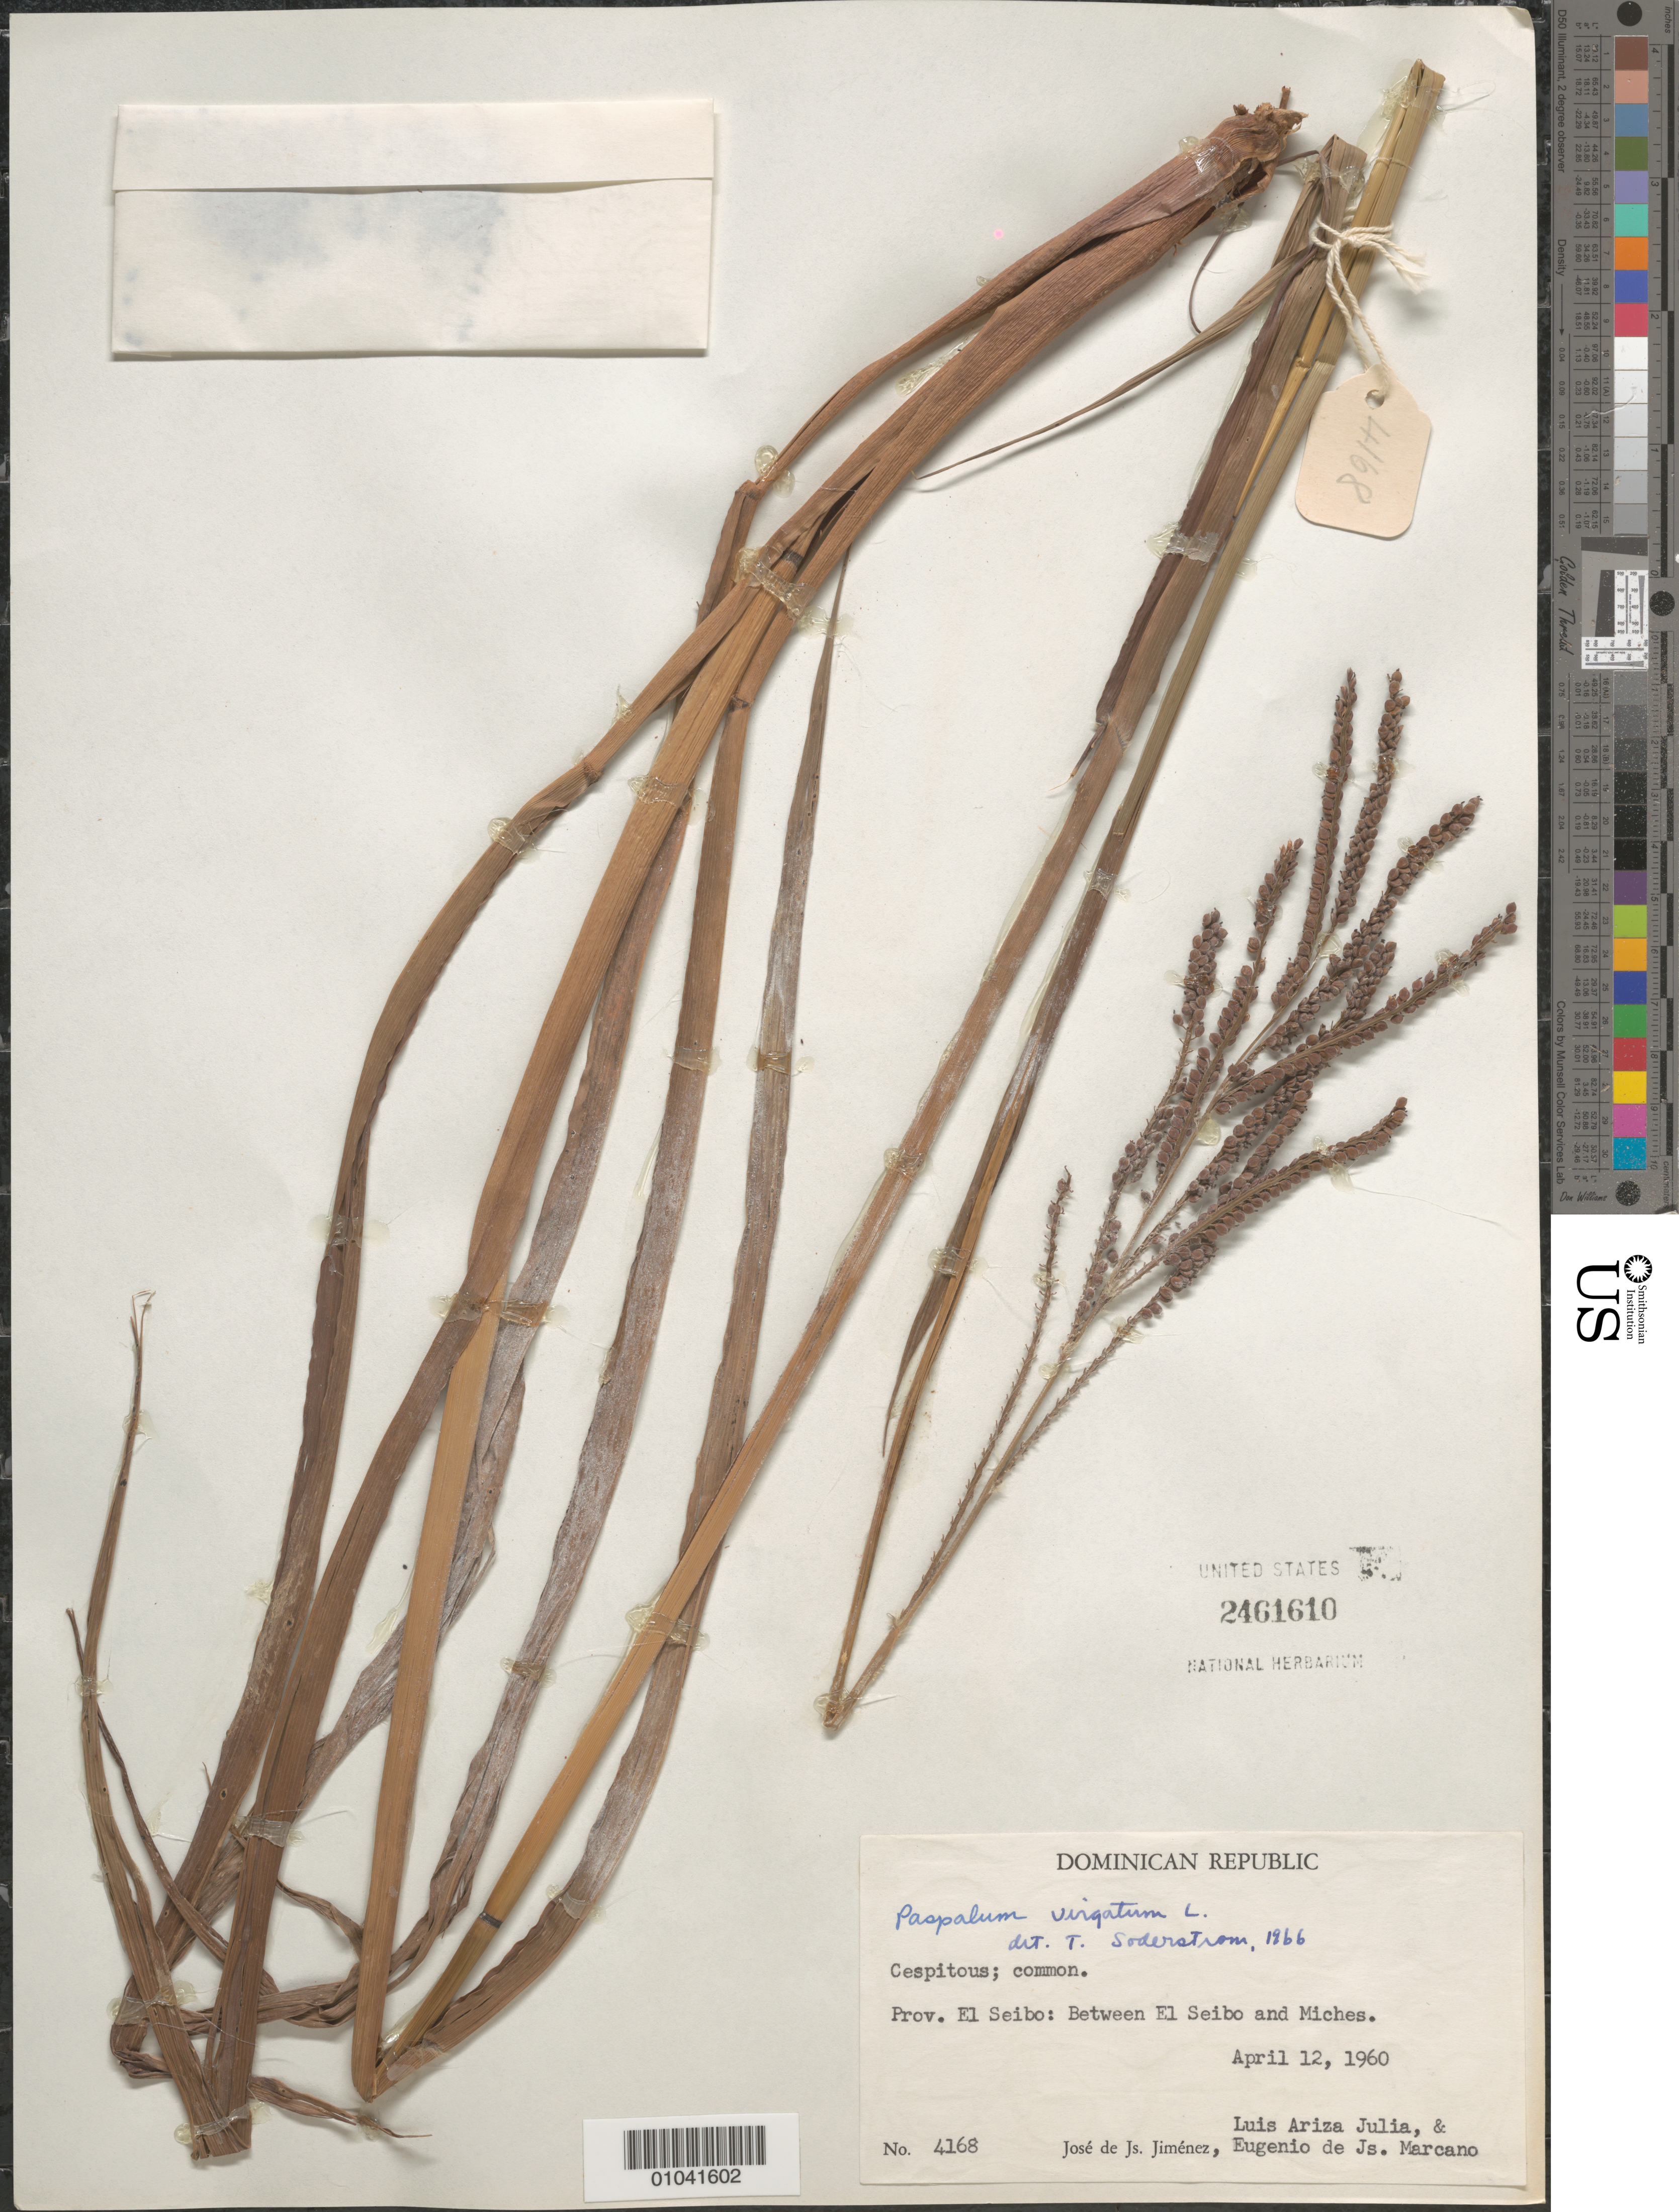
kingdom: Plantae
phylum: Tracheophyta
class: Liliopsida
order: Poales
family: Poaceae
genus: Paspalum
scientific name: Paspalum virgatum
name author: L.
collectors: J. J. Jiménez Almonte, L. Julia & E. J. Marcano F.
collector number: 4168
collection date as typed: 12 Apr 1960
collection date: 1960-04-12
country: Dominican Republic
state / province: El Seibo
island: Hispaniola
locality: Between El Seibo and Miches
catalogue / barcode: US 2461610